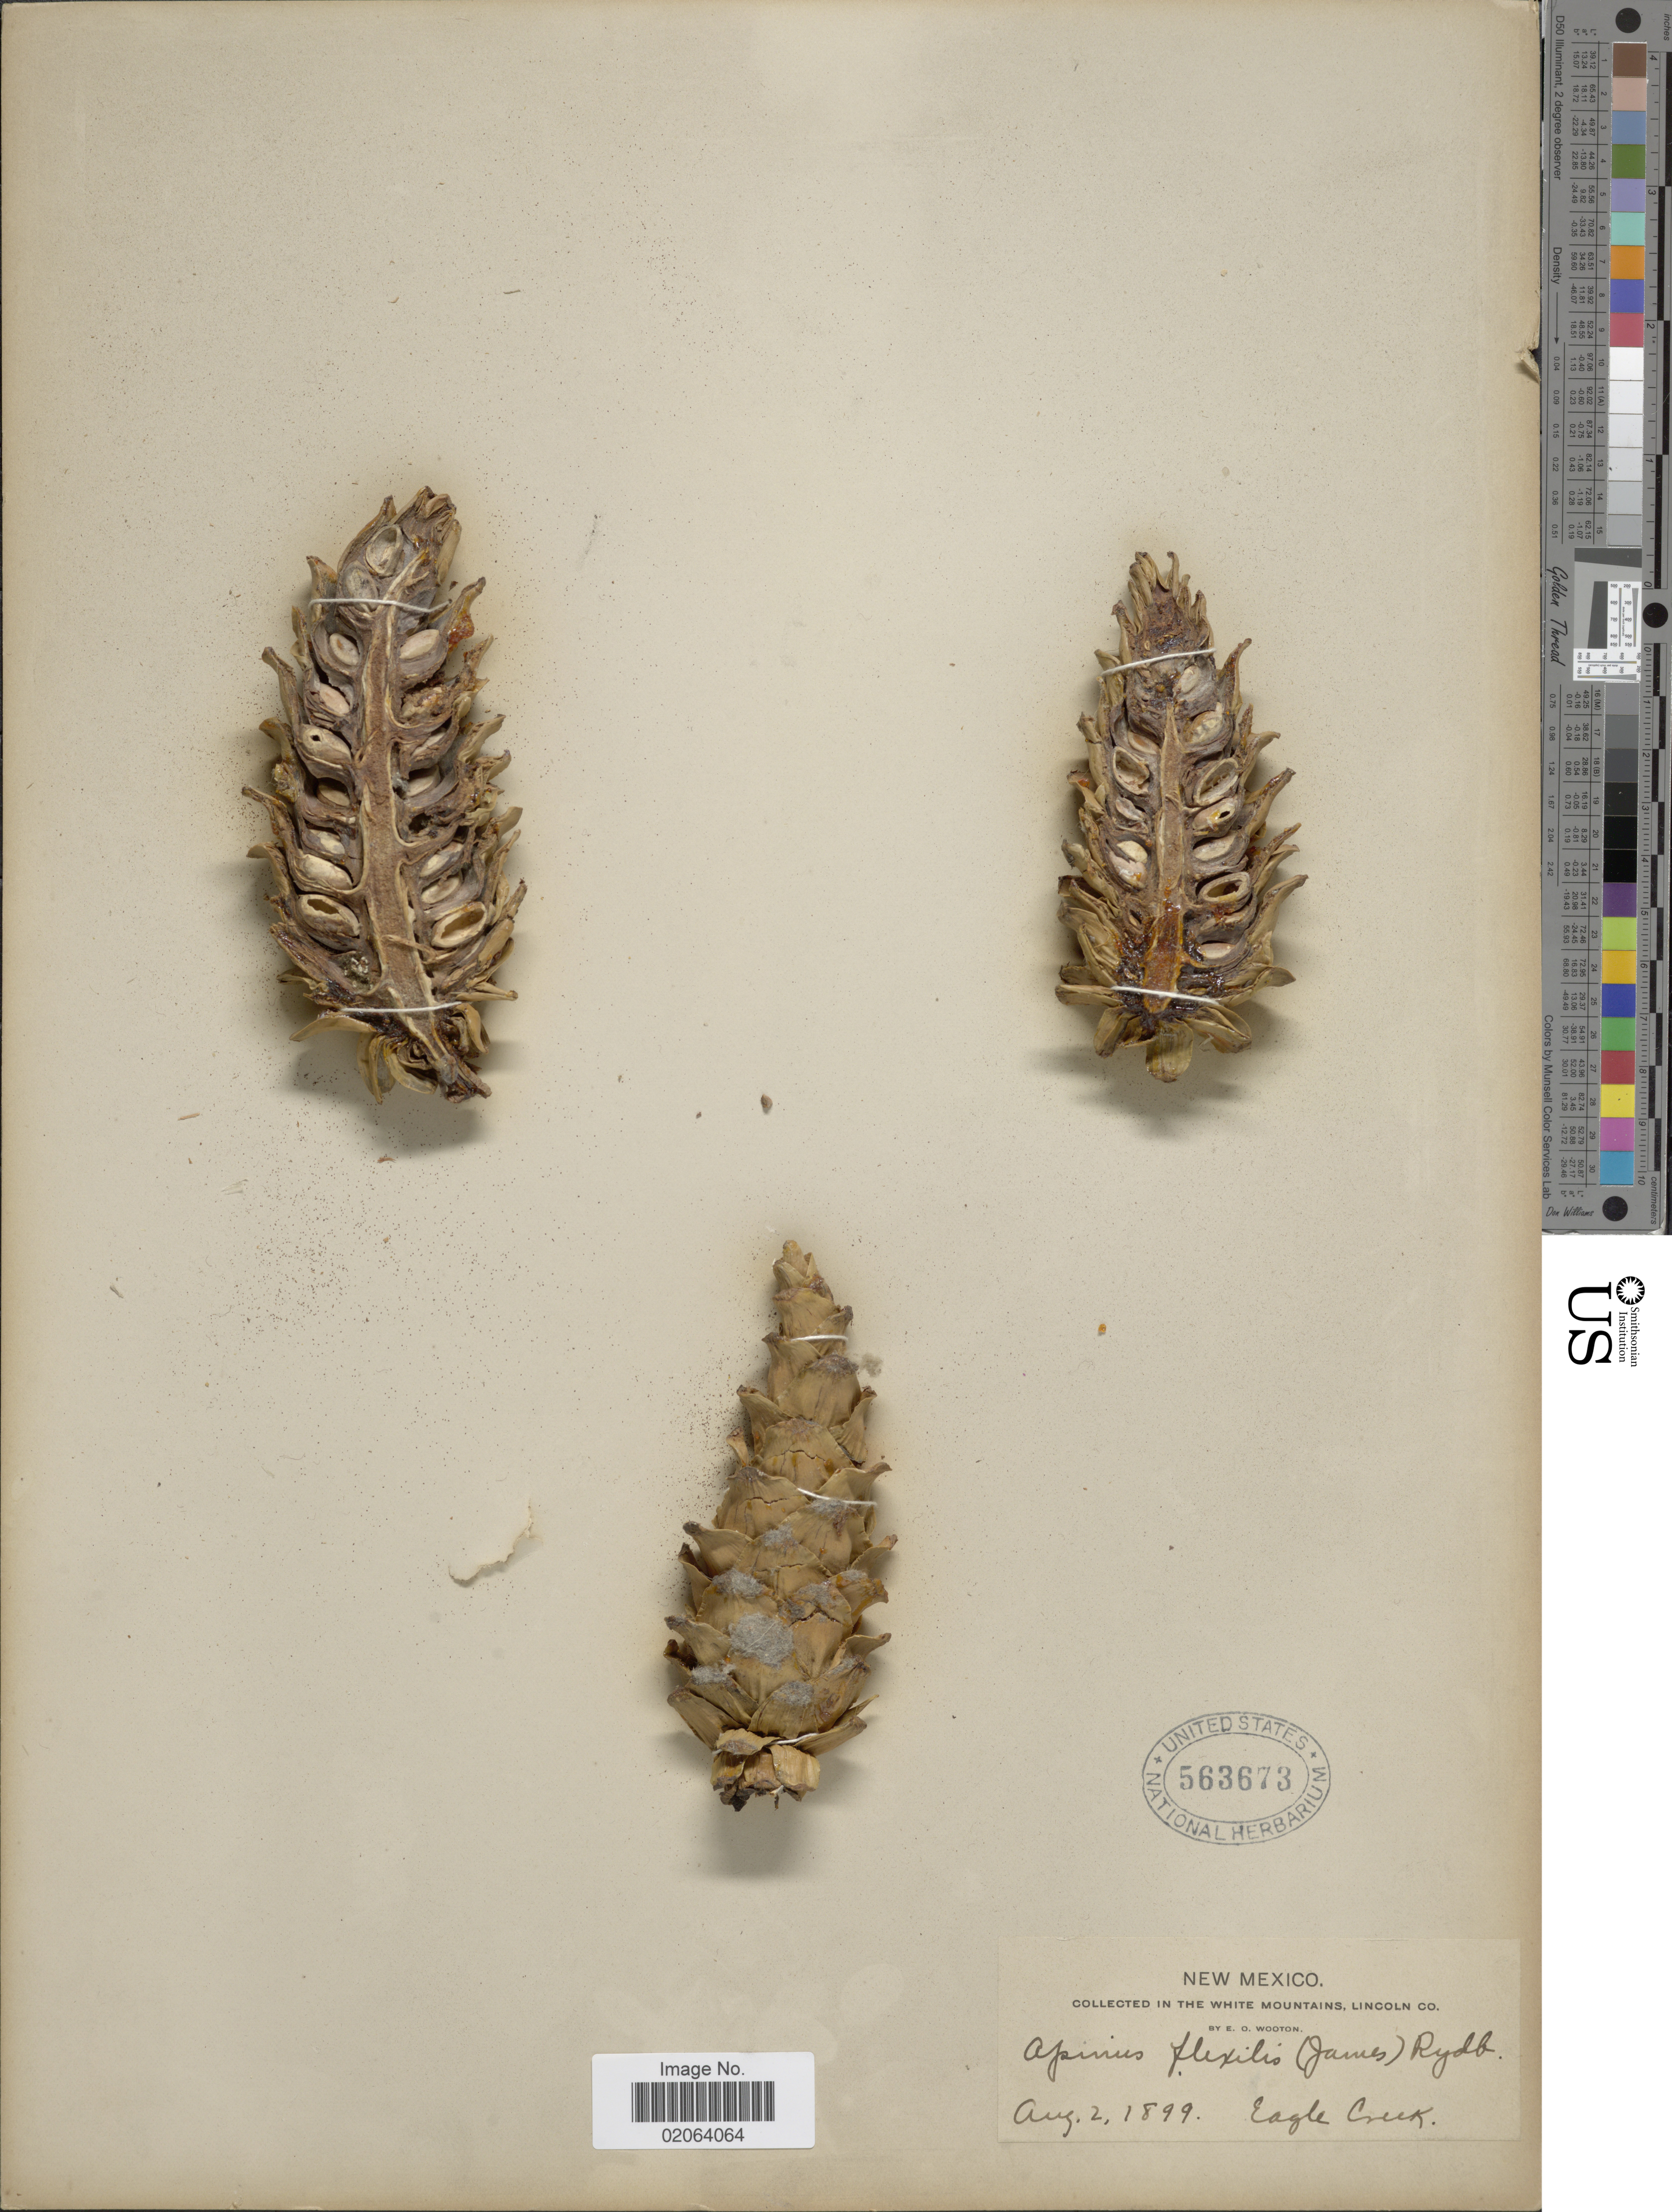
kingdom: Plantae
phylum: Tracheophyta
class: Pinopsida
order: Pinales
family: Pinaceae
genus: Pinus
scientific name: Pinus flexilis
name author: E. James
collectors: E. O. Wooton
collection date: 1899-08-02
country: United States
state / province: New Mexico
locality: White Mountains, Lincoln Co. Eagle Creek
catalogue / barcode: US 563673